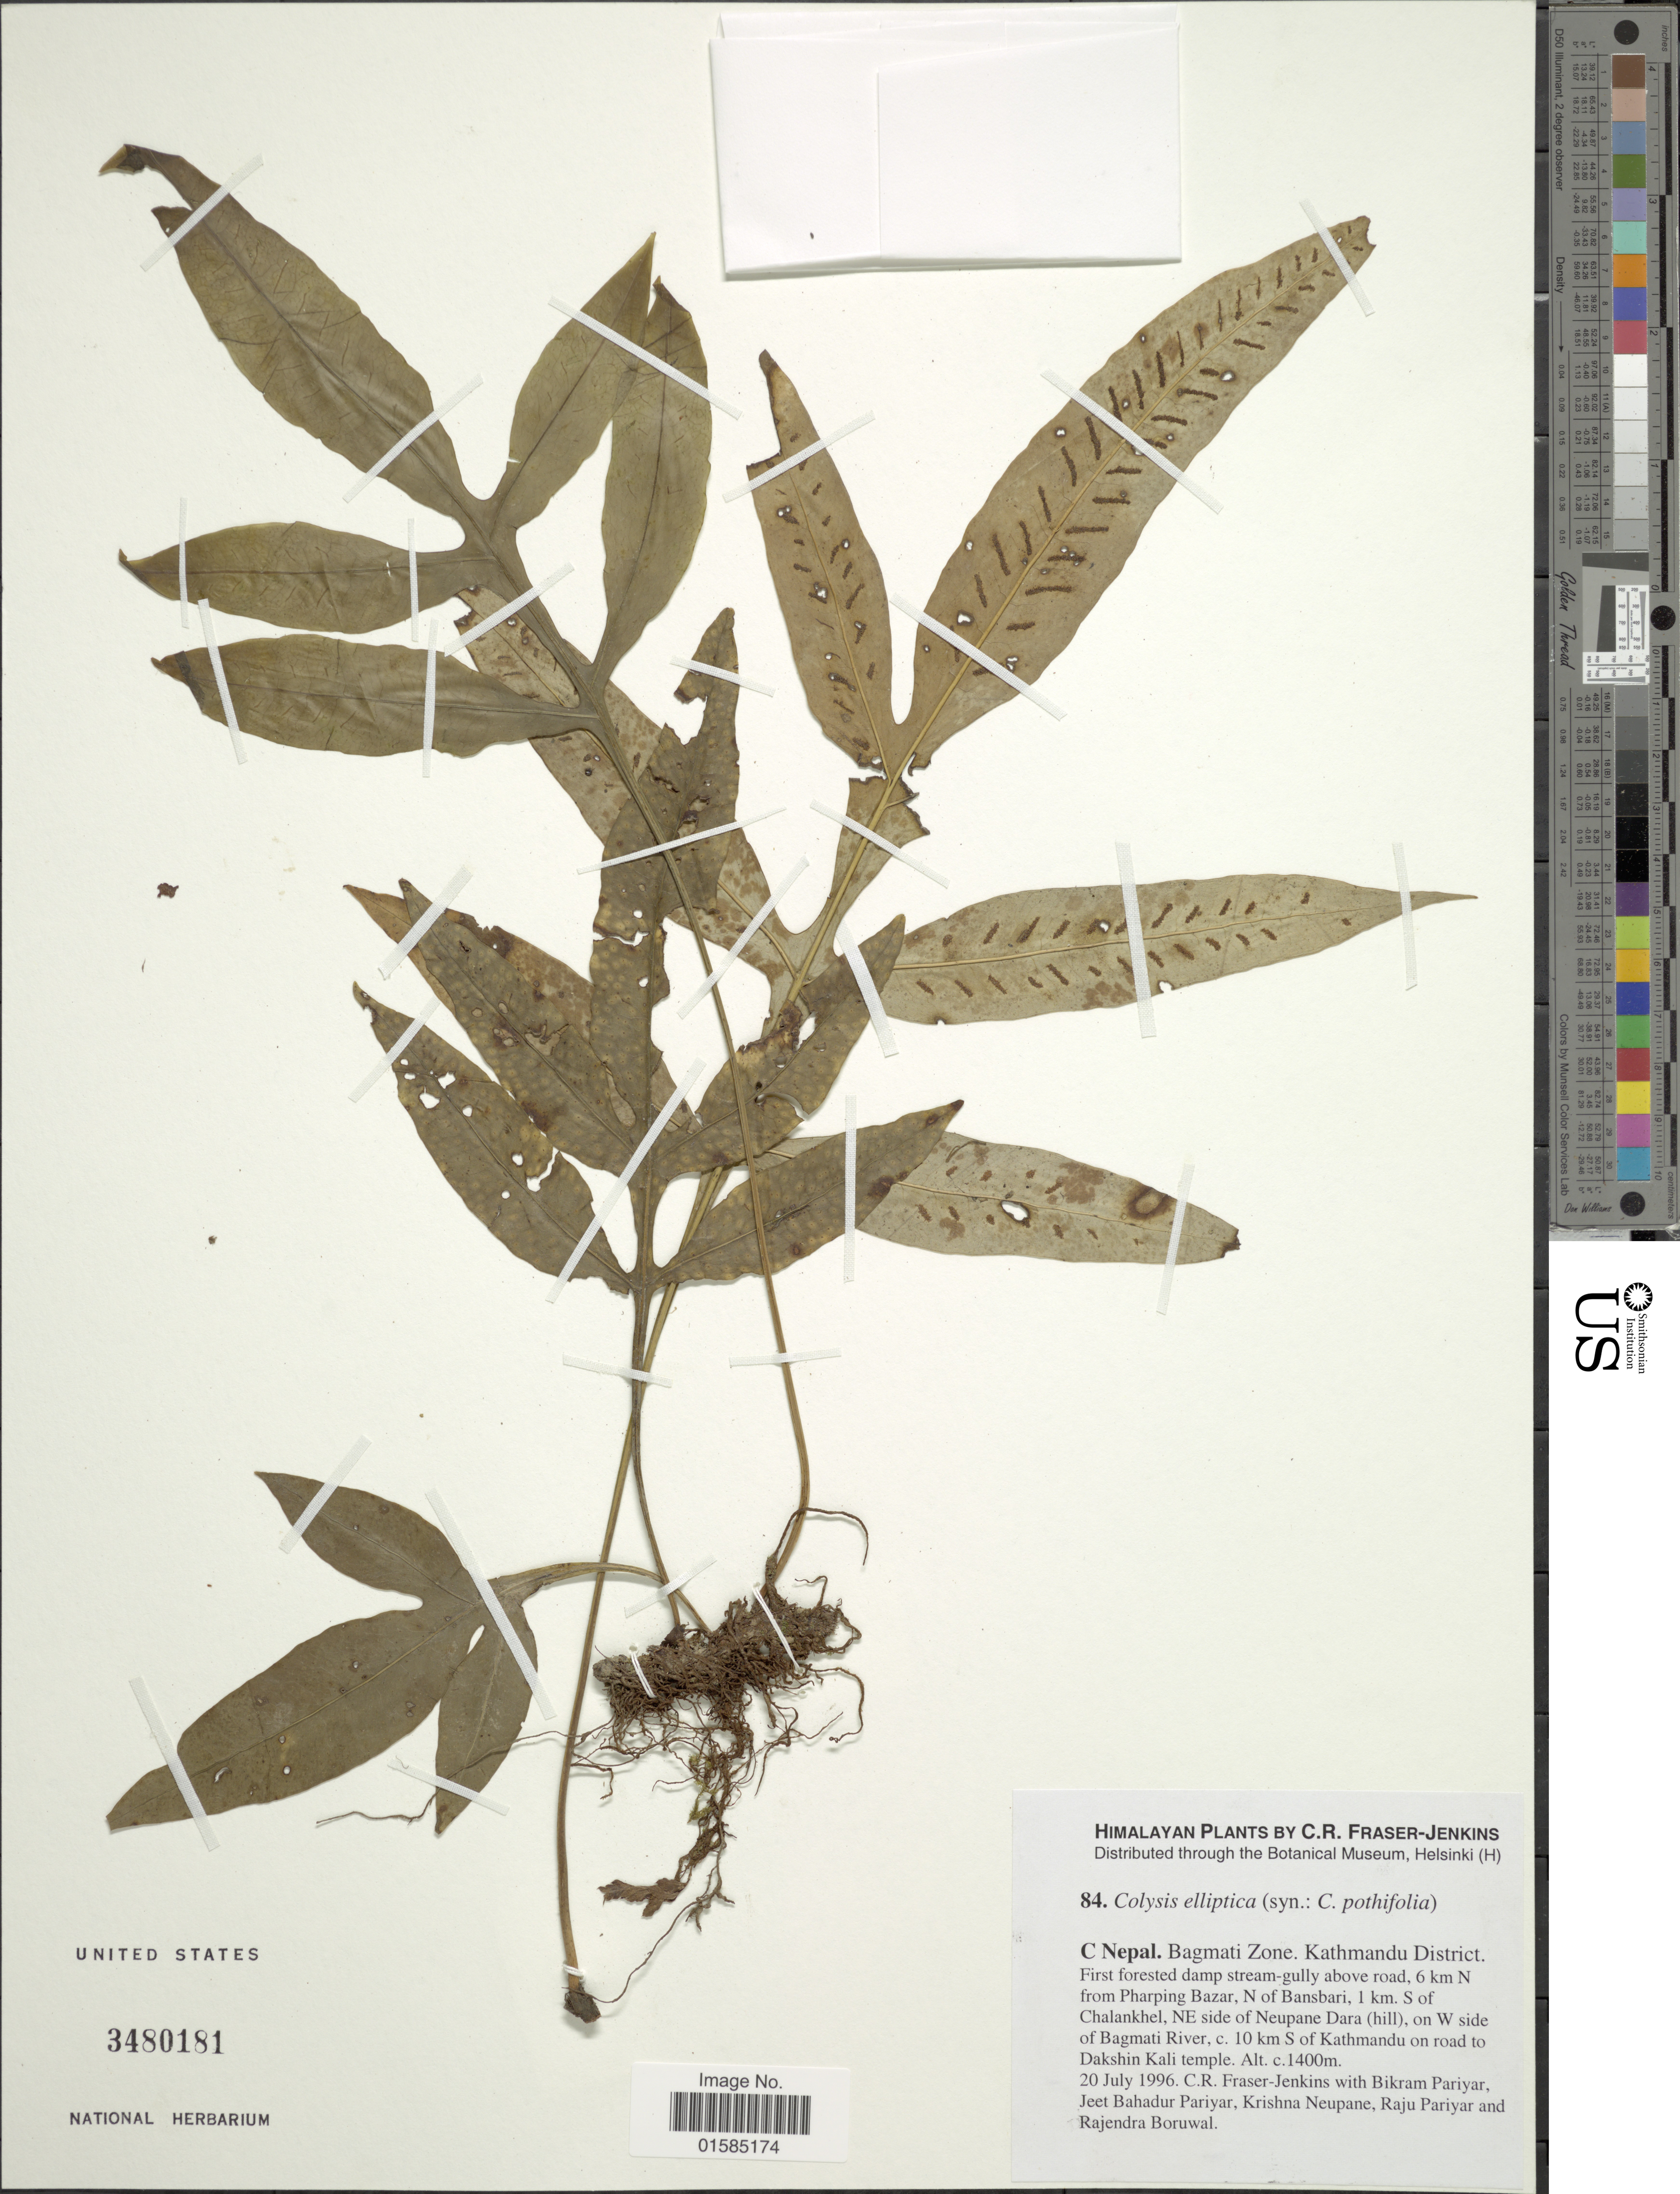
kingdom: Plantae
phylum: Tracheophyta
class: Polypodiopsida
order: Polypodiales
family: Polypodiaceae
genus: Leptochilus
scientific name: Leptochilus ellipticus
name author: (Thunb.) Noot.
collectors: C. R. Fraser-Jenkins, B. Pariyar, J. Pariyar, K. Neupane & et al.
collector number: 84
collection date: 1996-07-20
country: Nepal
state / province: Bagmati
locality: Himalayan. C. Nepal. Bagmati Zone. Kathmandu District. First forested damp stream-gully above road, 6 km N from Pharping Bazar, N of Bansbari, 1 km. S of Chalankhel, NE side of Neupane Dara (hill), on W side of Bagmati River, c. 10 km S of Kathamndu on road to Dakshin Kali temple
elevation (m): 1400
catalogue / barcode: US 2480181